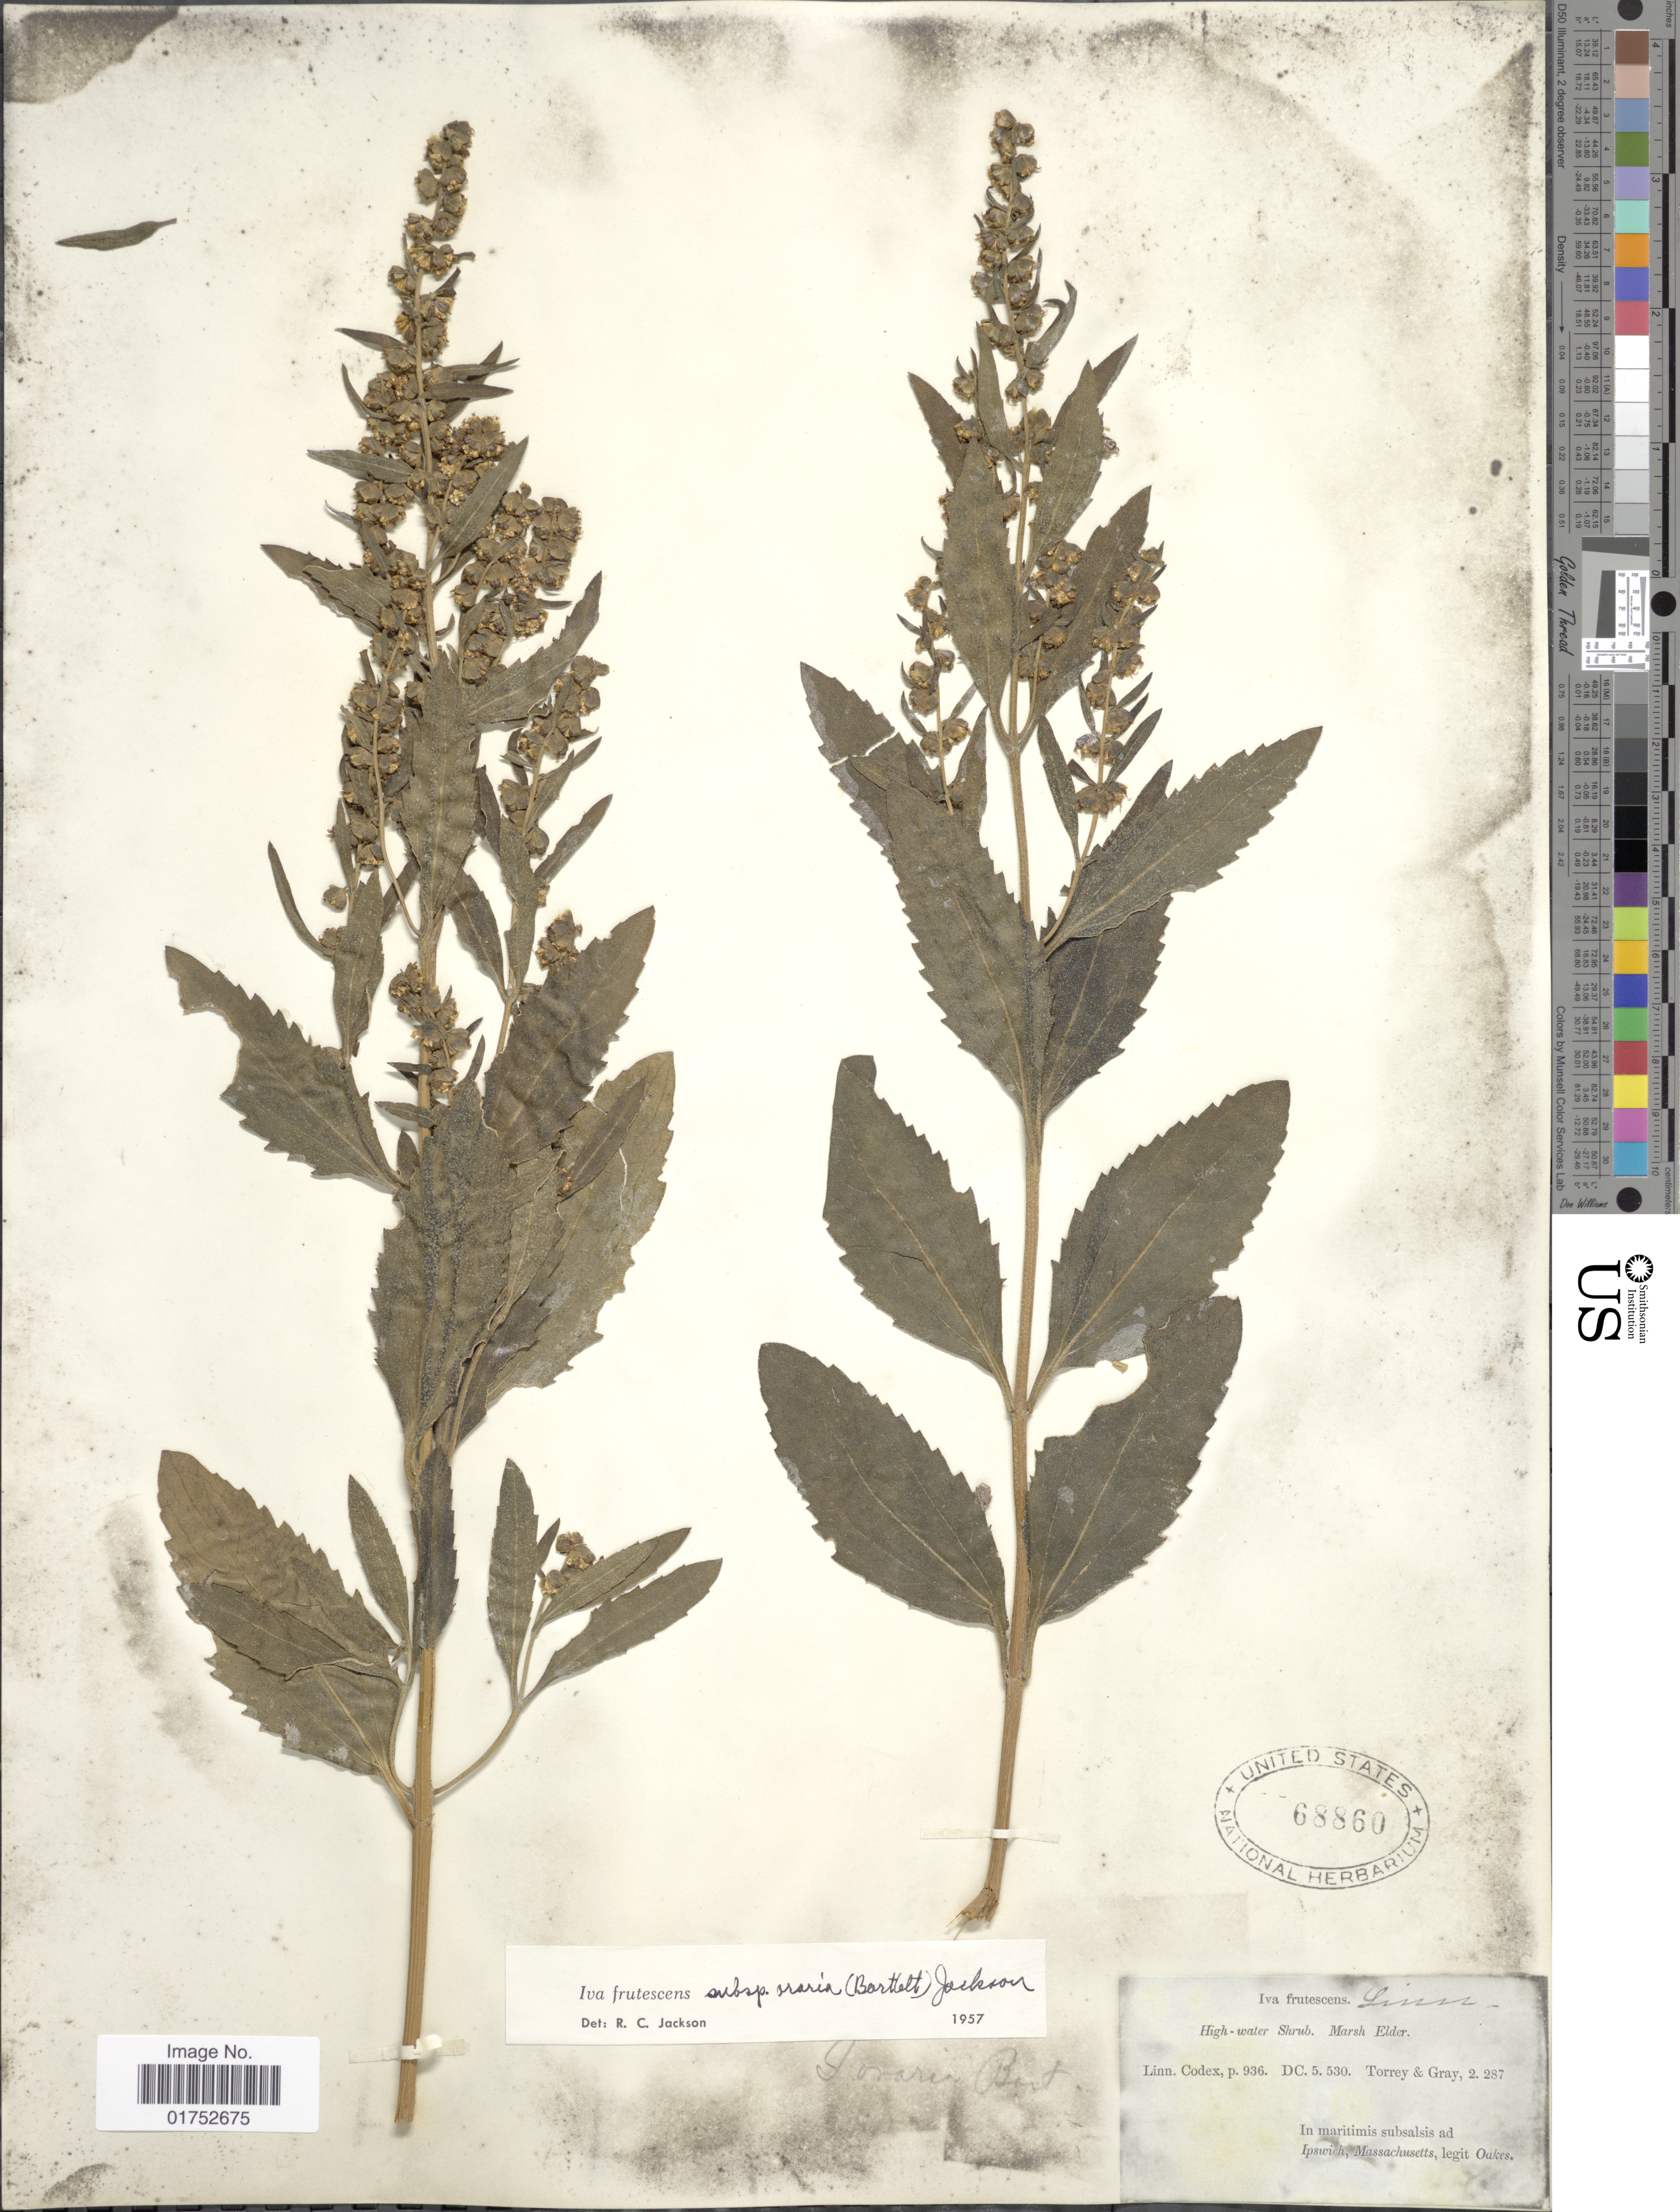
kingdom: Plantae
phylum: Tracheophyta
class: Magnoliopsida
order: Asterales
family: Asteraceae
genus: Iva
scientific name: Iva frutescens subsp. oraria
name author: (Bartlett) R.C. Jacks.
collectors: -. Oakes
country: United States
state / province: Massachusetts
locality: Ipswich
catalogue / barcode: US 68860